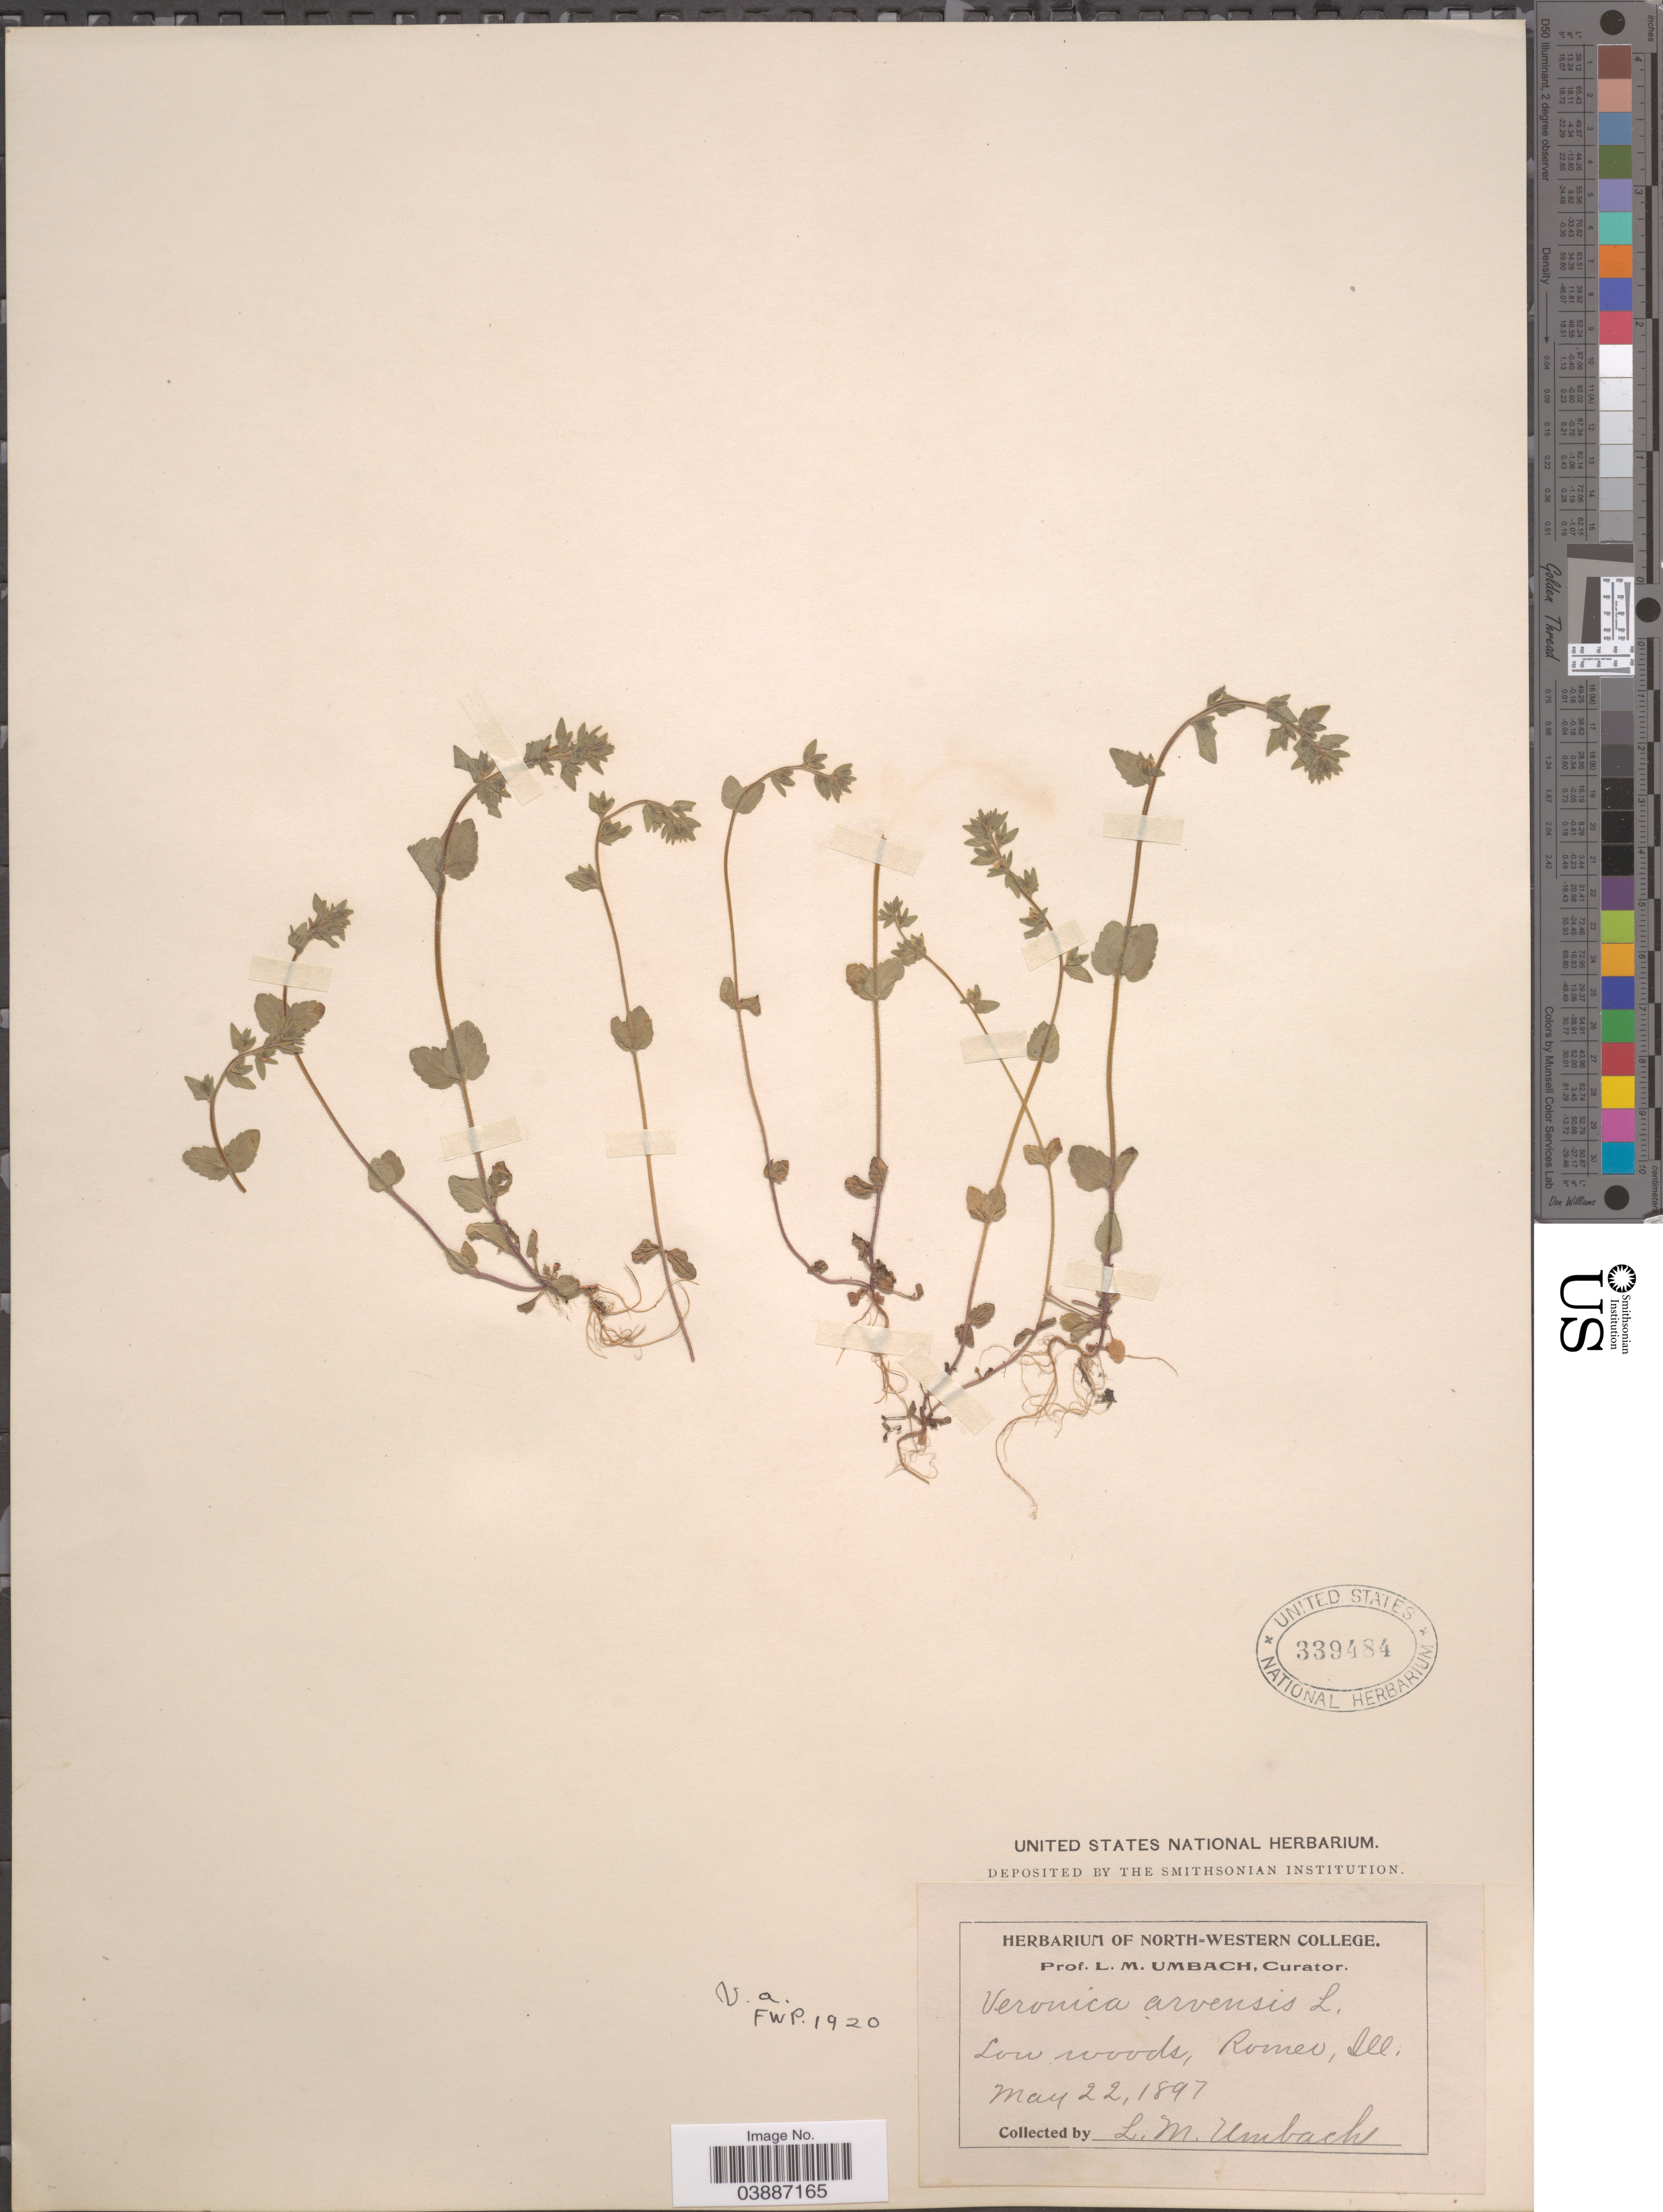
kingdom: Plantae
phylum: Tracheophyta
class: Magnoliopsida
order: Lamiales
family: Plantaginaceae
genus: Veronica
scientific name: Veronica arvensis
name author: L.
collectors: L. M. Umbach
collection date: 1897-05-22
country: United States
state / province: Illinois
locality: Romeo.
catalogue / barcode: US 339484